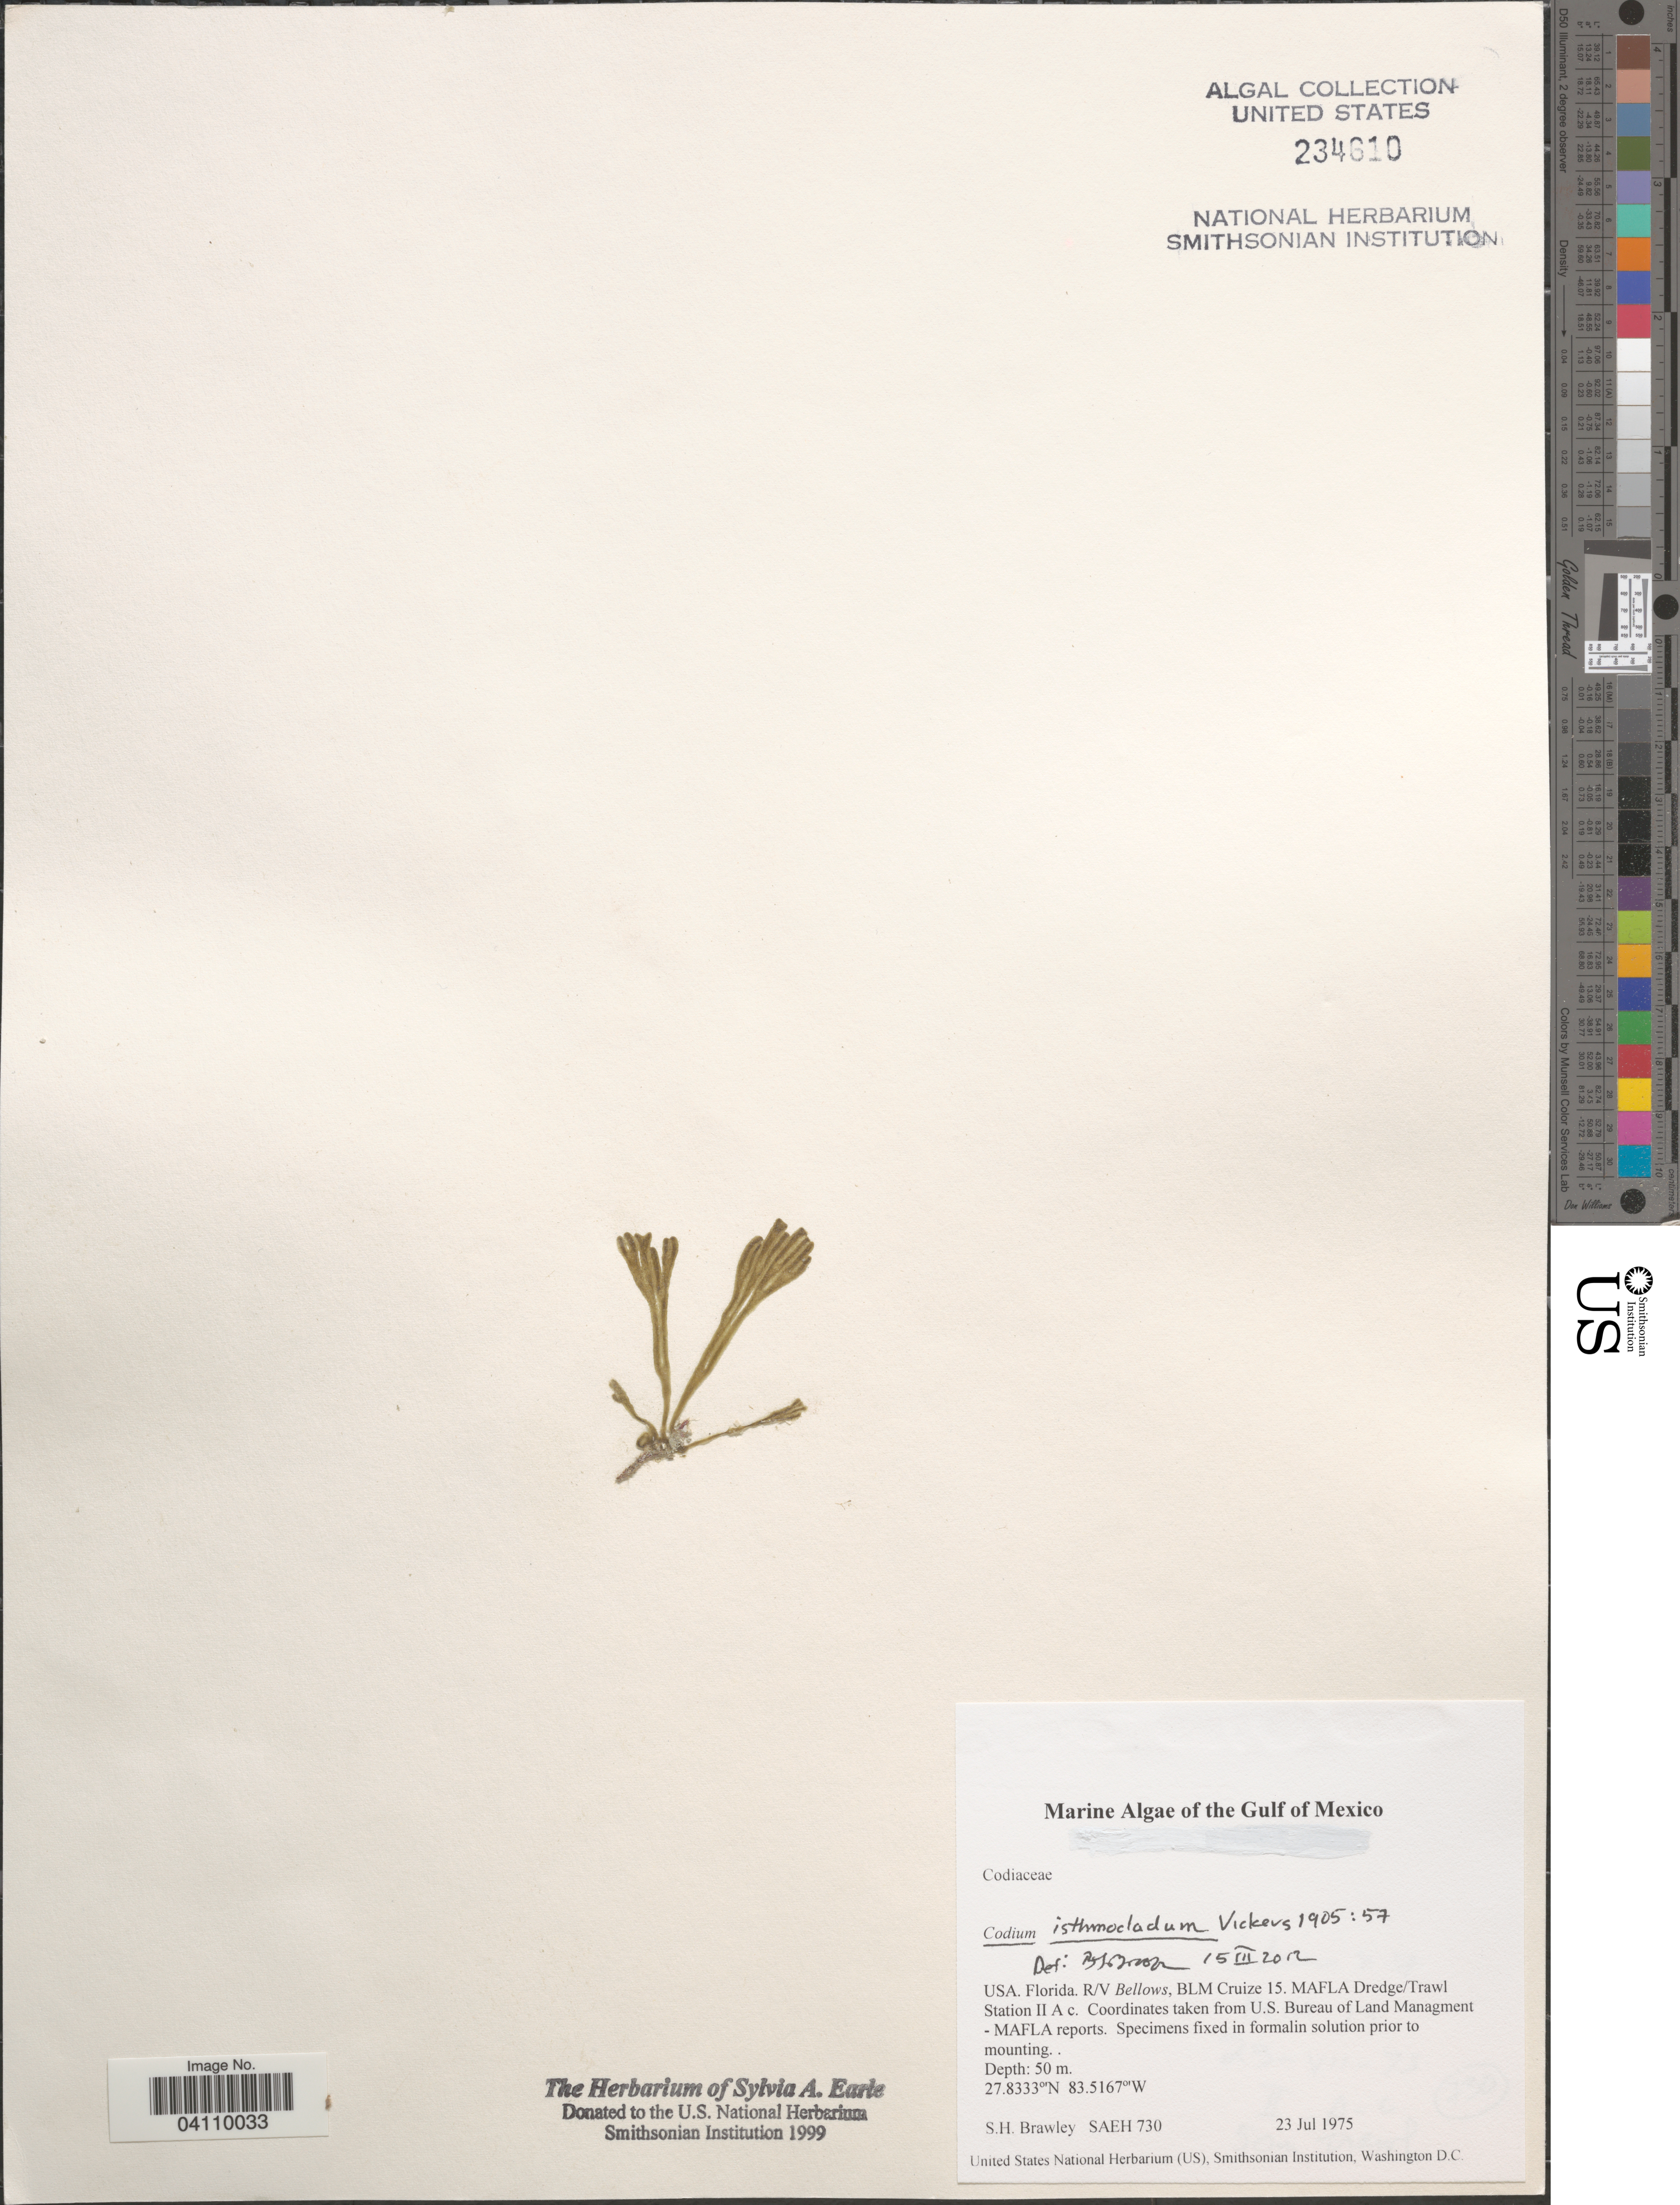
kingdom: Plantae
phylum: Chlorophyta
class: Ulvophyceae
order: Bryopsidales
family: Codiaceae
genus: Codium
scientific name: Codium isthmocladum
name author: Vickers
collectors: S. Brawley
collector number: SAEH 730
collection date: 1975-07-23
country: United States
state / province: Florida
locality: The Gulf of Mexico. R/V Bellows, BLM Cruize 15. MAFLA Dredge/Trawl Station II A c. Coordinates taken from U.S. Bureau of Land Managment - MAFLA reports [unsure placement].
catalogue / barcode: US 234610